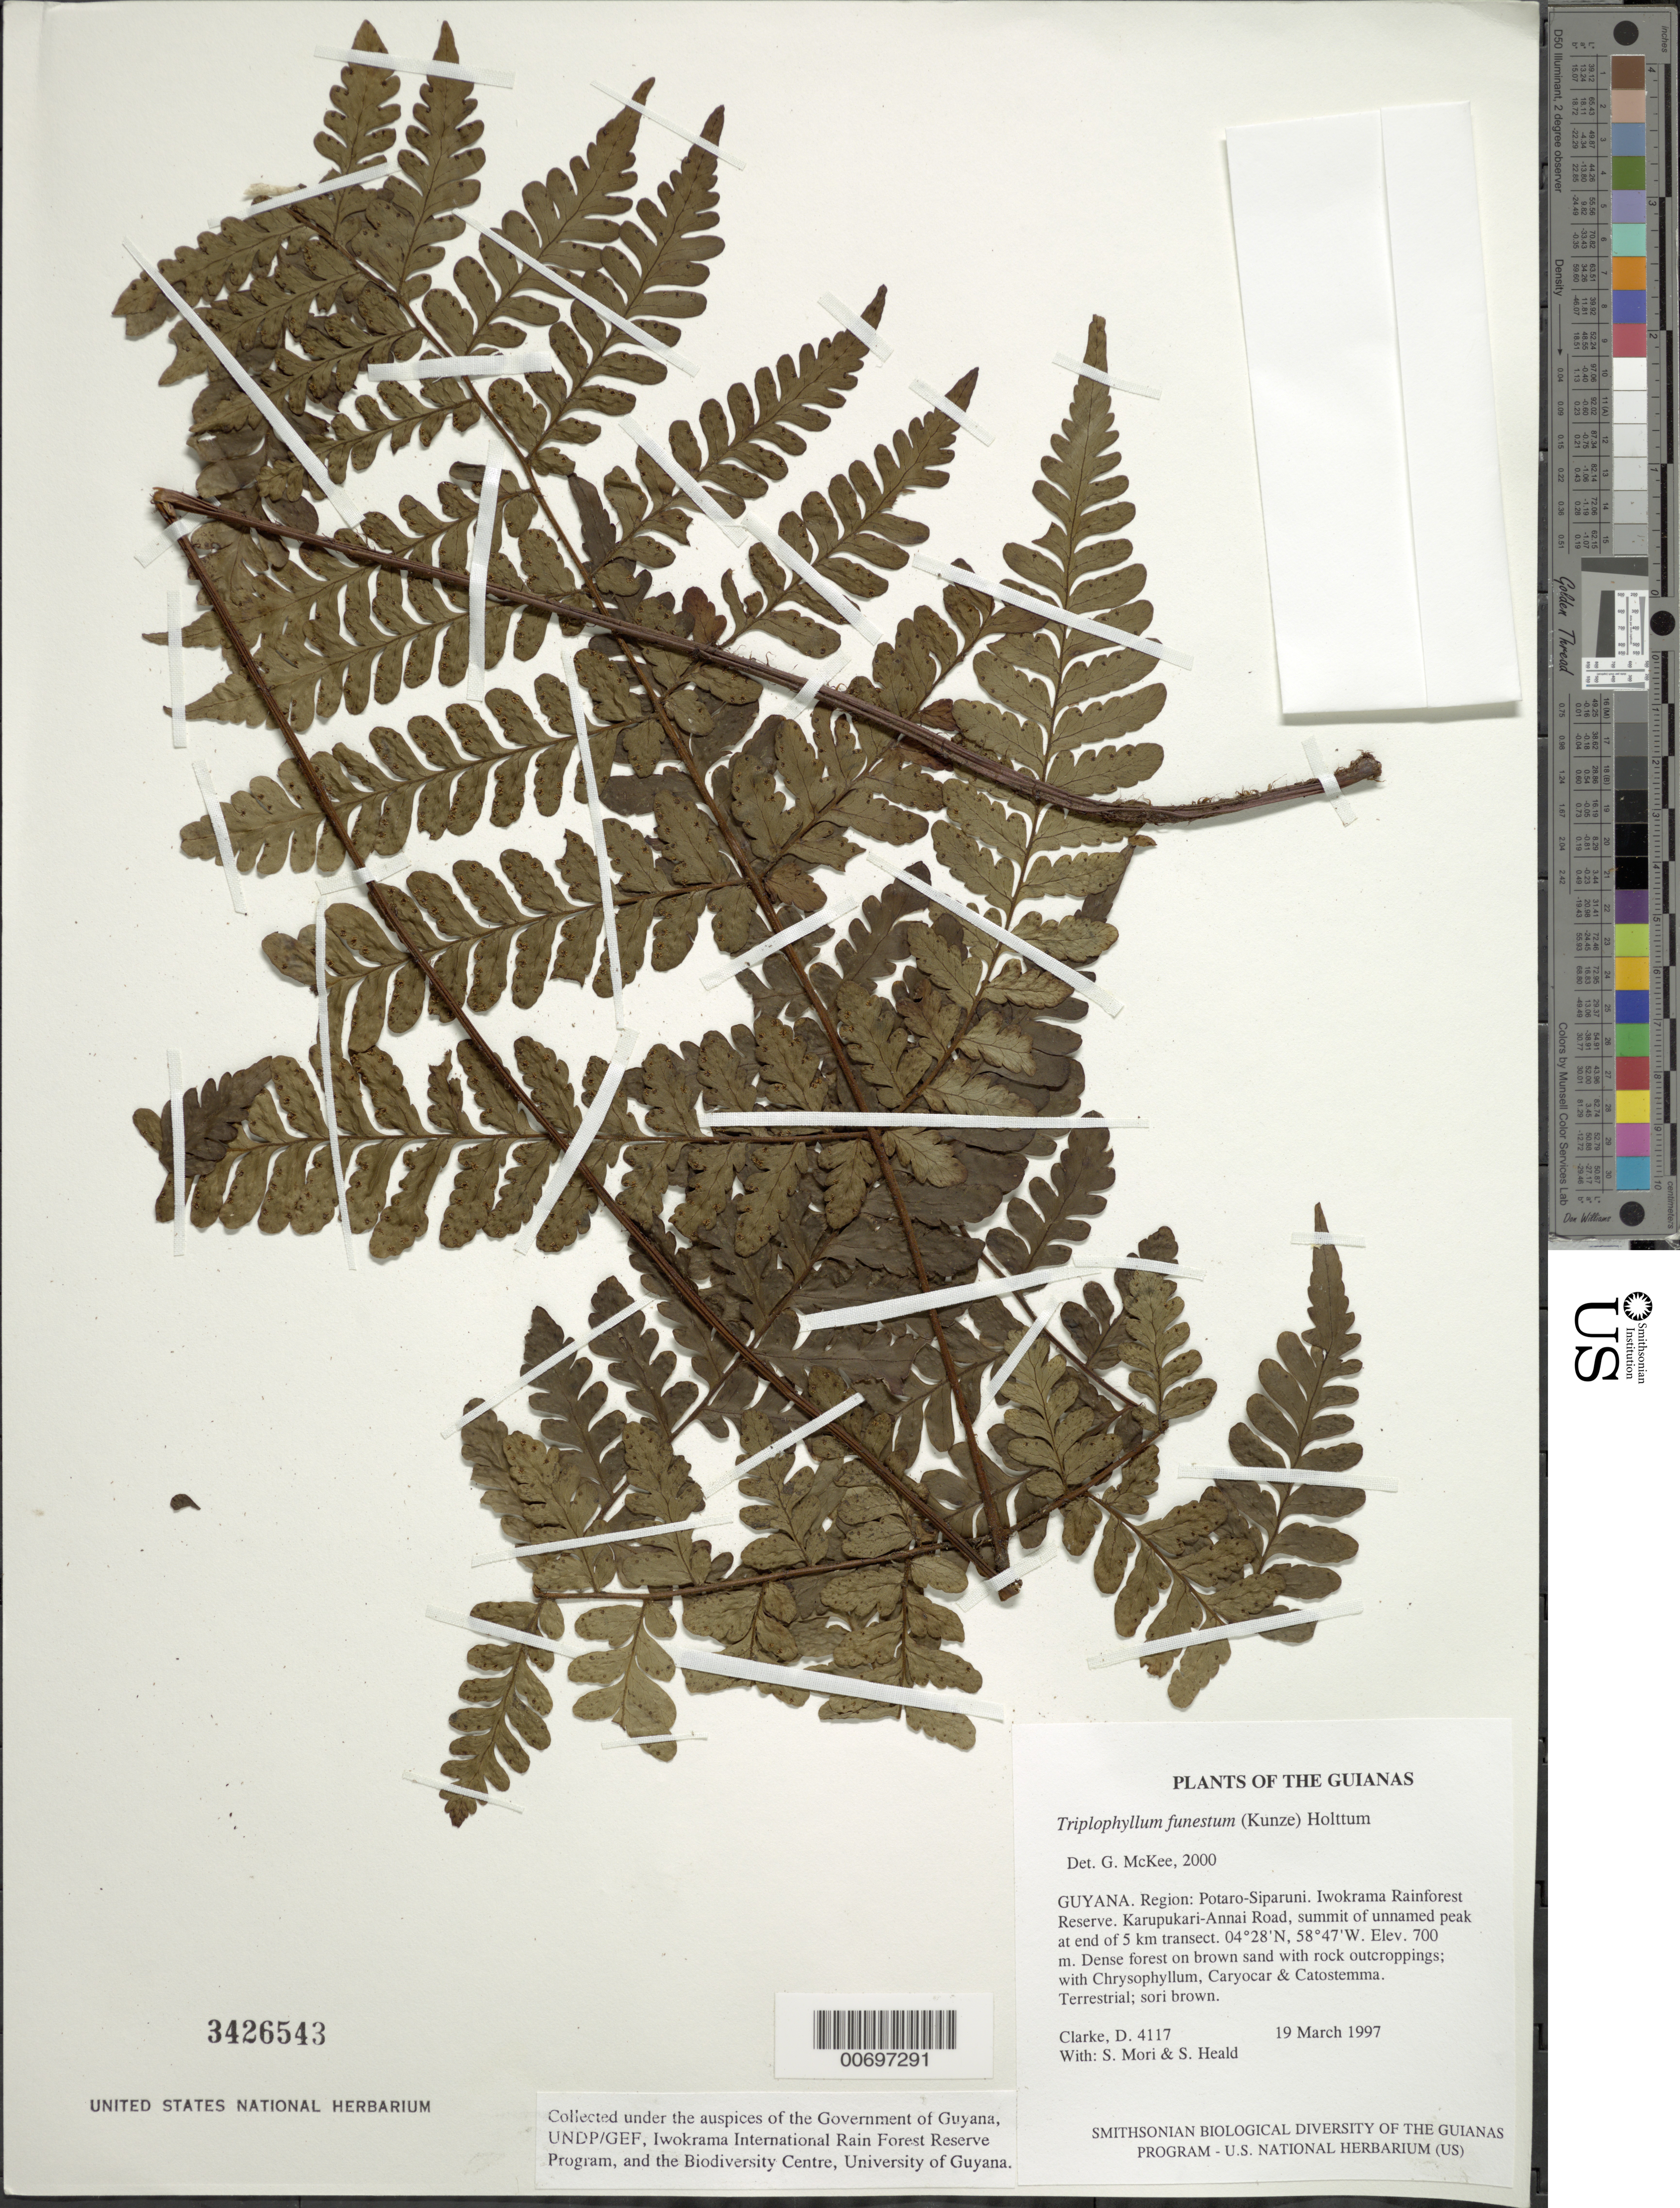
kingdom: Plantae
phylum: Tracheophyta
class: Polypodiopsida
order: Polypodiales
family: Tectariaceae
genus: Triplophyllum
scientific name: Triplophyllum funestum var. funestum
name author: (Kunze) Holttum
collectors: H. D. Clarke, S. Mori & S. Heald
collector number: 4117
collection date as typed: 19 March 1997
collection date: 1997-03-19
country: Guyana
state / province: Potaro-Siparuni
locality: Iwokrama Rainforest Reserve. Karupukari-Annai Road, summit of unnamed peak at end of 5 km transect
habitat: Dense forest on brown sand with rock outcroppings; with Chrysophyllum, Caryocar & Catostemma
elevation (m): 700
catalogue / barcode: US 3426543